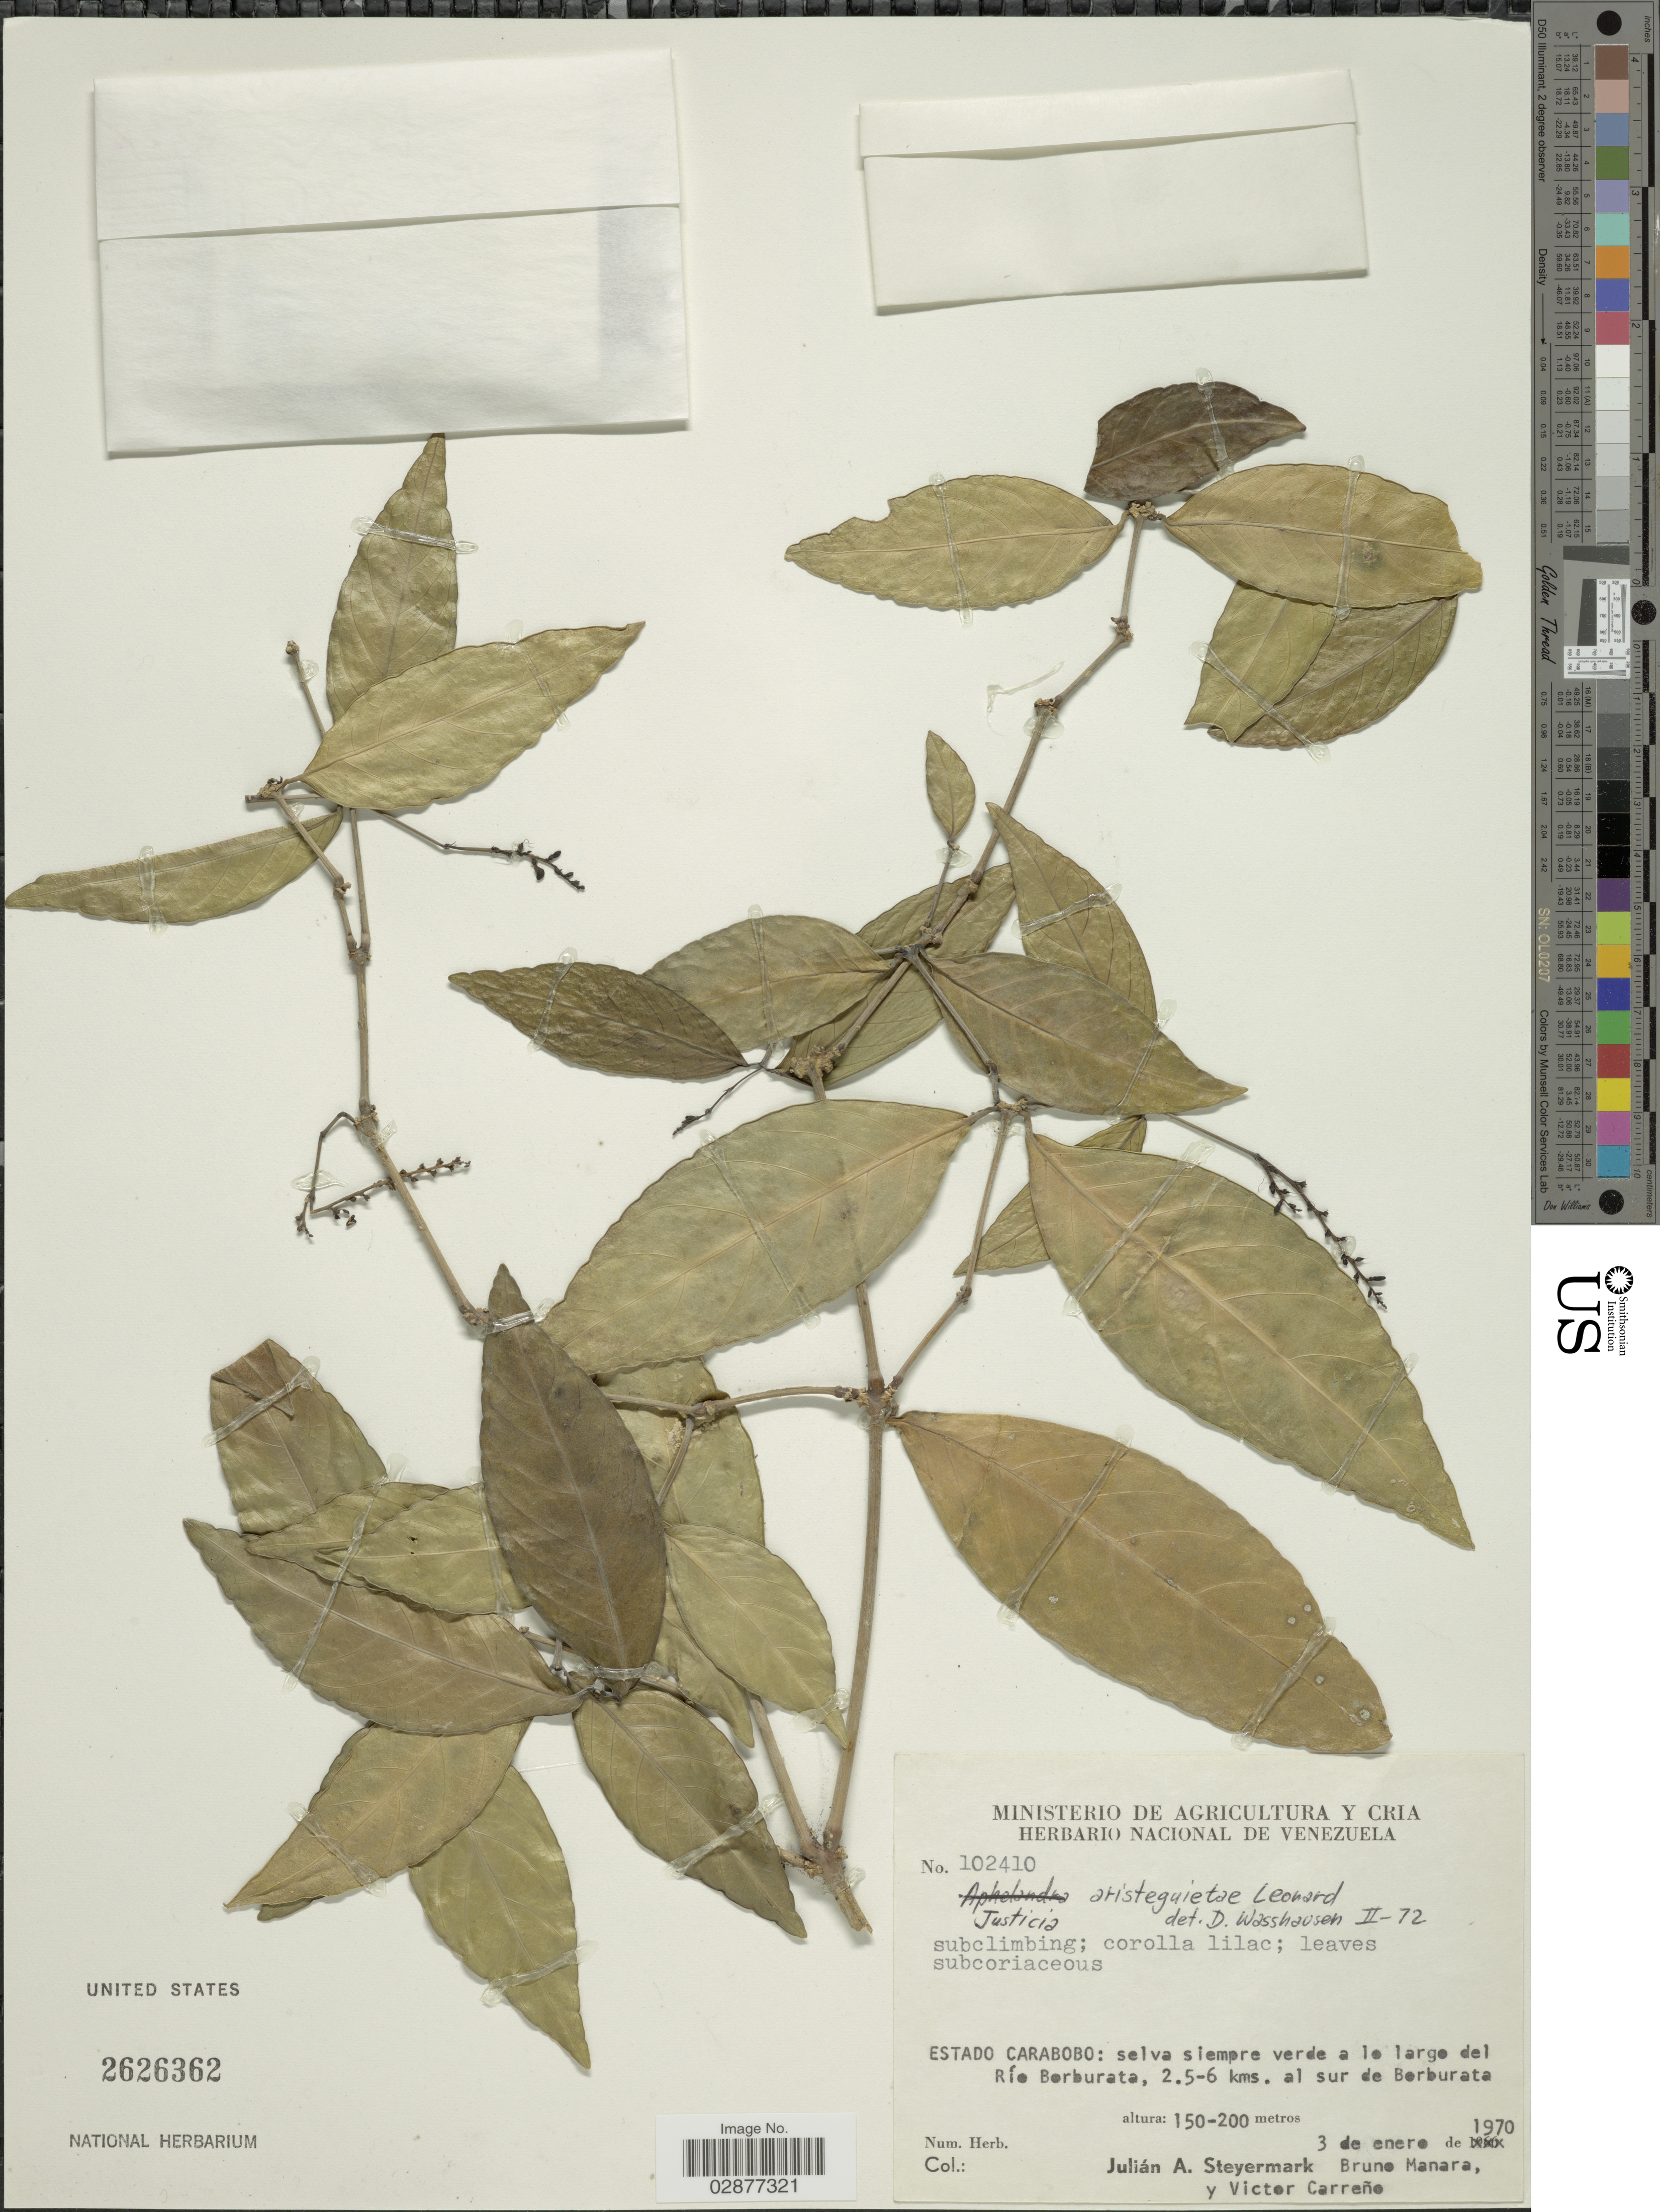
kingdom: Plantae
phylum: Tracheophyta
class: Magnoliopsida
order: Lamiales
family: Acanthaceae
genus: Justicia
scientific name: Justicia aristeguietae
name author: Leonard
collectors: J. Steyermark, B. Manara & V. Carreño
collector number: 102410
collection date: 1970-01-03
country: Venezuela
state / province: Carabobo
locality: Selva siempre verde a lo largo del Río Borburata, 2.5-6 kms. al sur de Borburata.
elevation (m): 150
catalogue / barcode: US 2626362